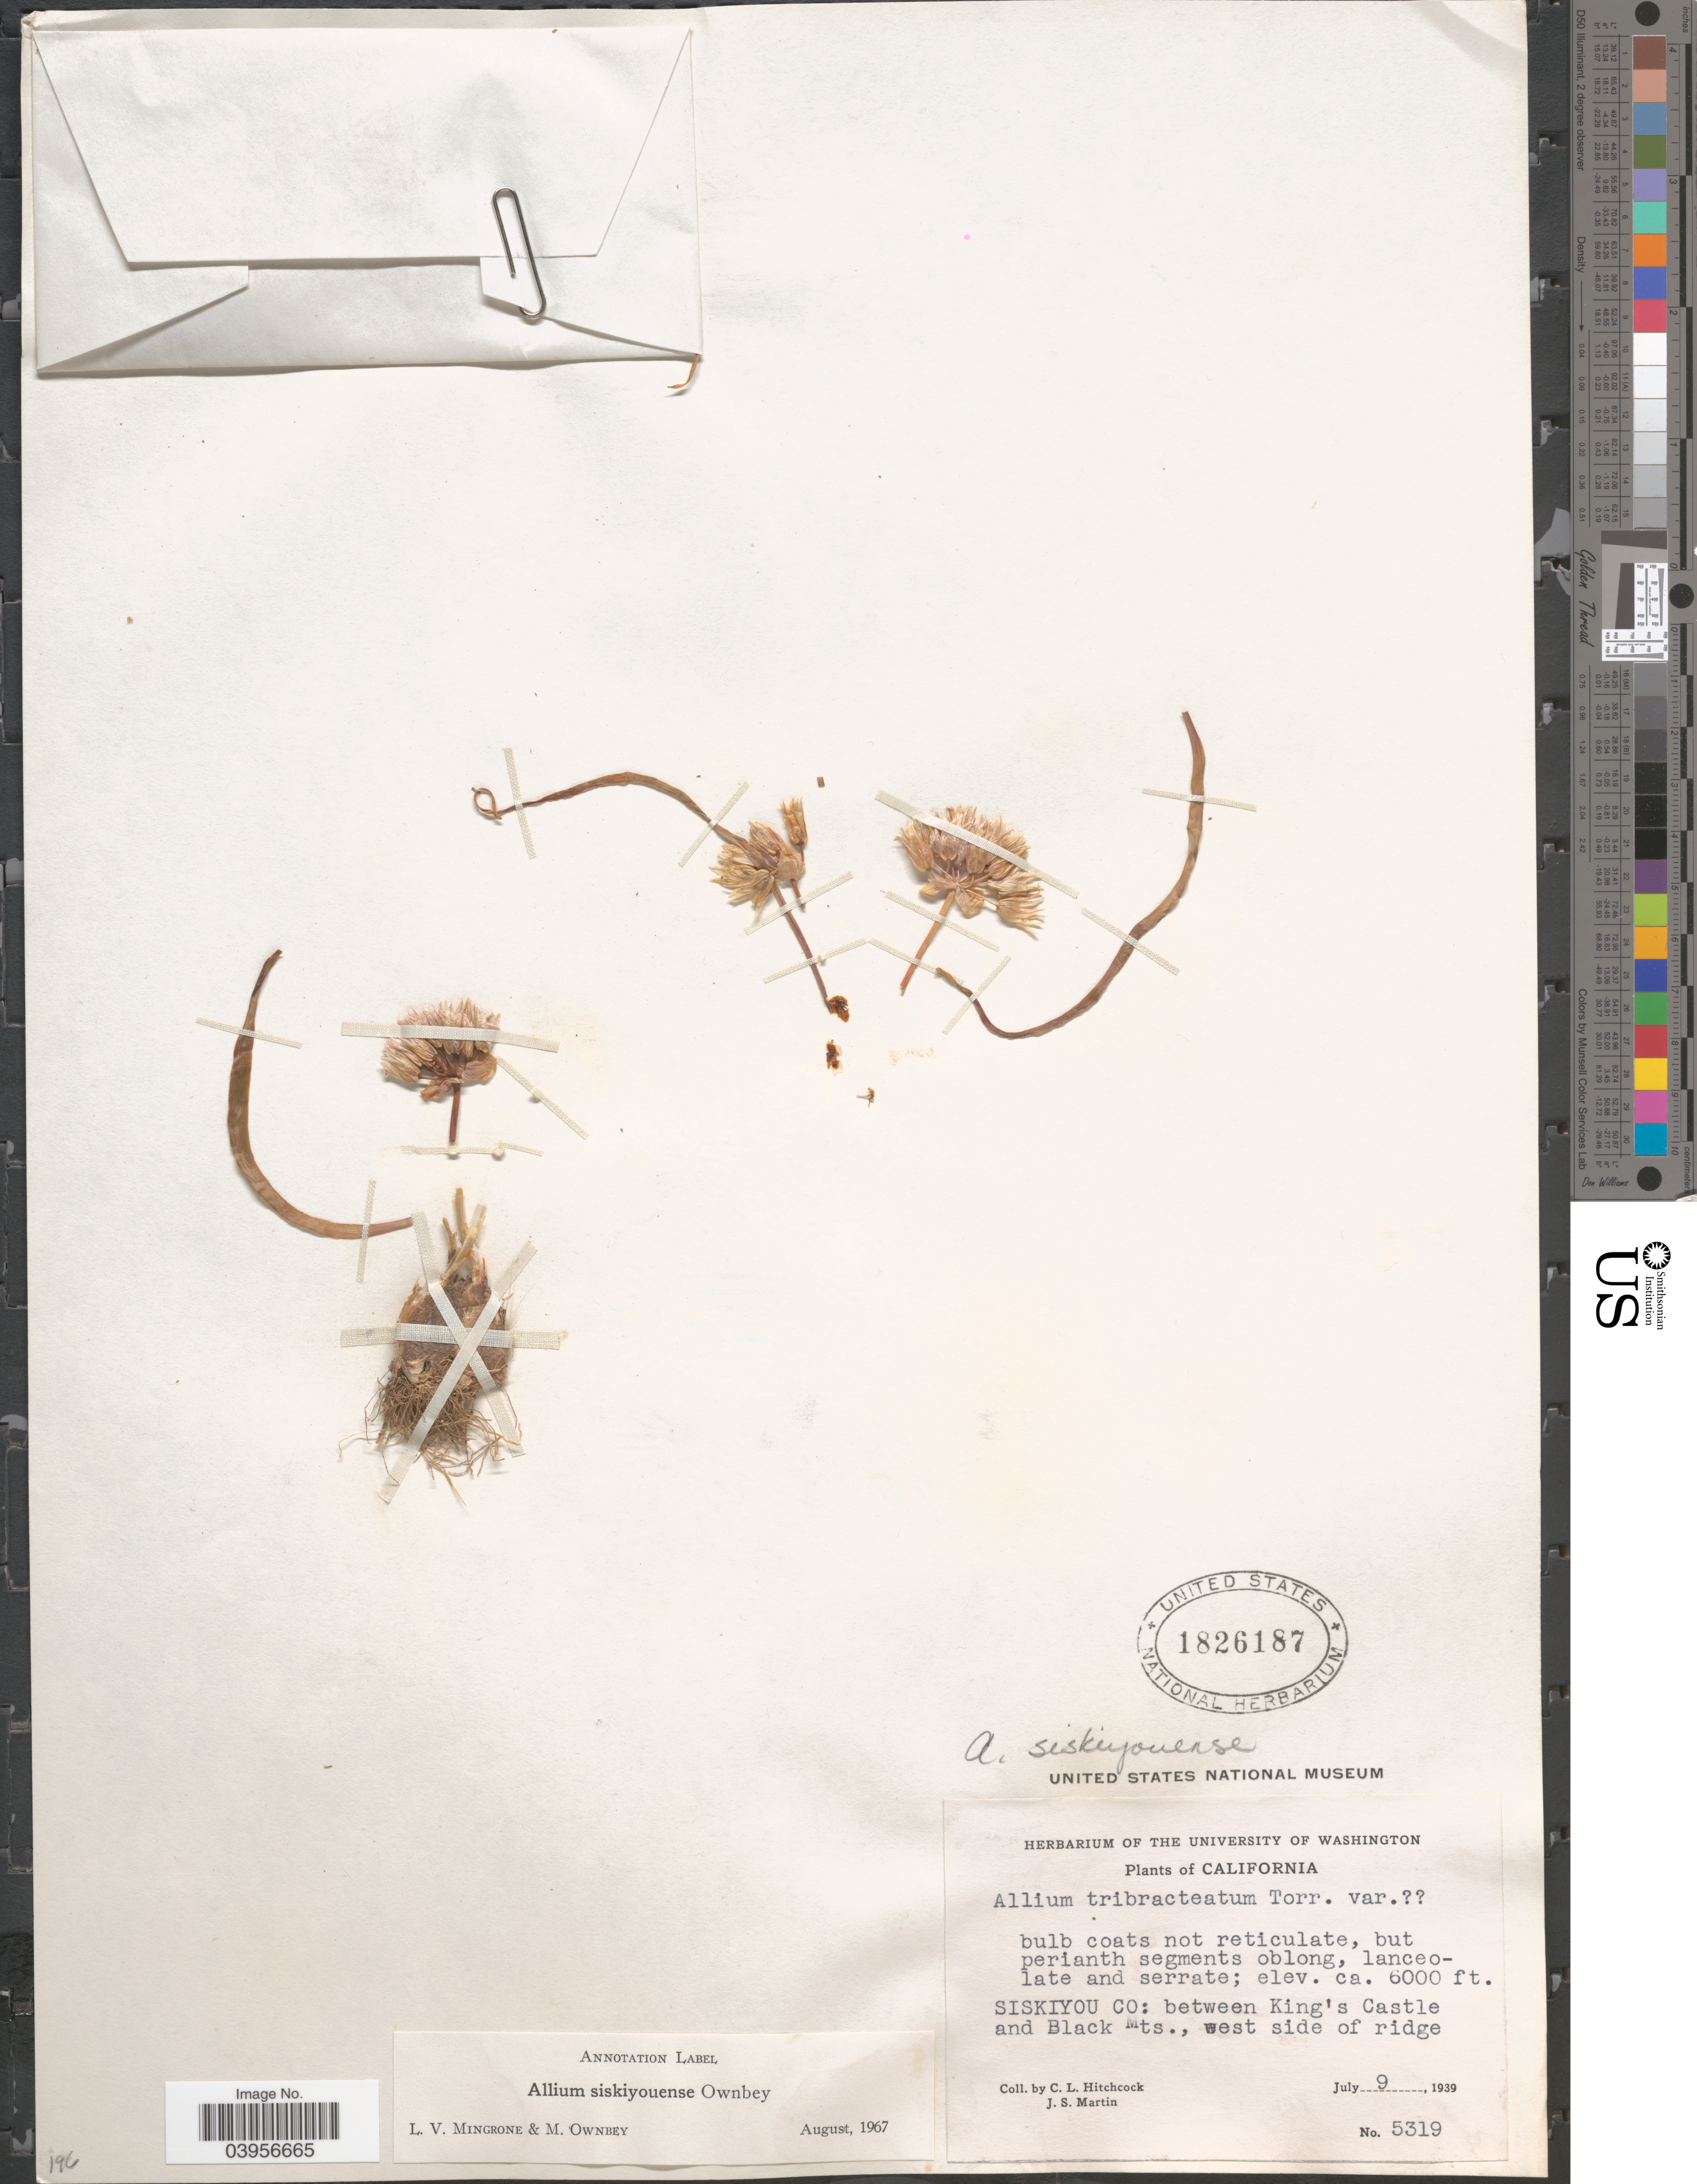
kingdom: Plantae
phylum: Tracheophyta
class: Liliopsida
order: Asparagales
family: Amaryllidaceae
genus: Allium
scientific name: Allium siskiyouense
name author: Ownbey ex Traub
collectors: C. L. Hitchcock & J. S. Martin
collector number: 5319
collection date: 1939-07-09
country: United States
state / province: California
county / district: Siskiyou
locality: Siskiyou Co: between King's Castle and Black Mts., west side of ridge.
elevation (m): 1829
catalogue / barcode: US 1826187